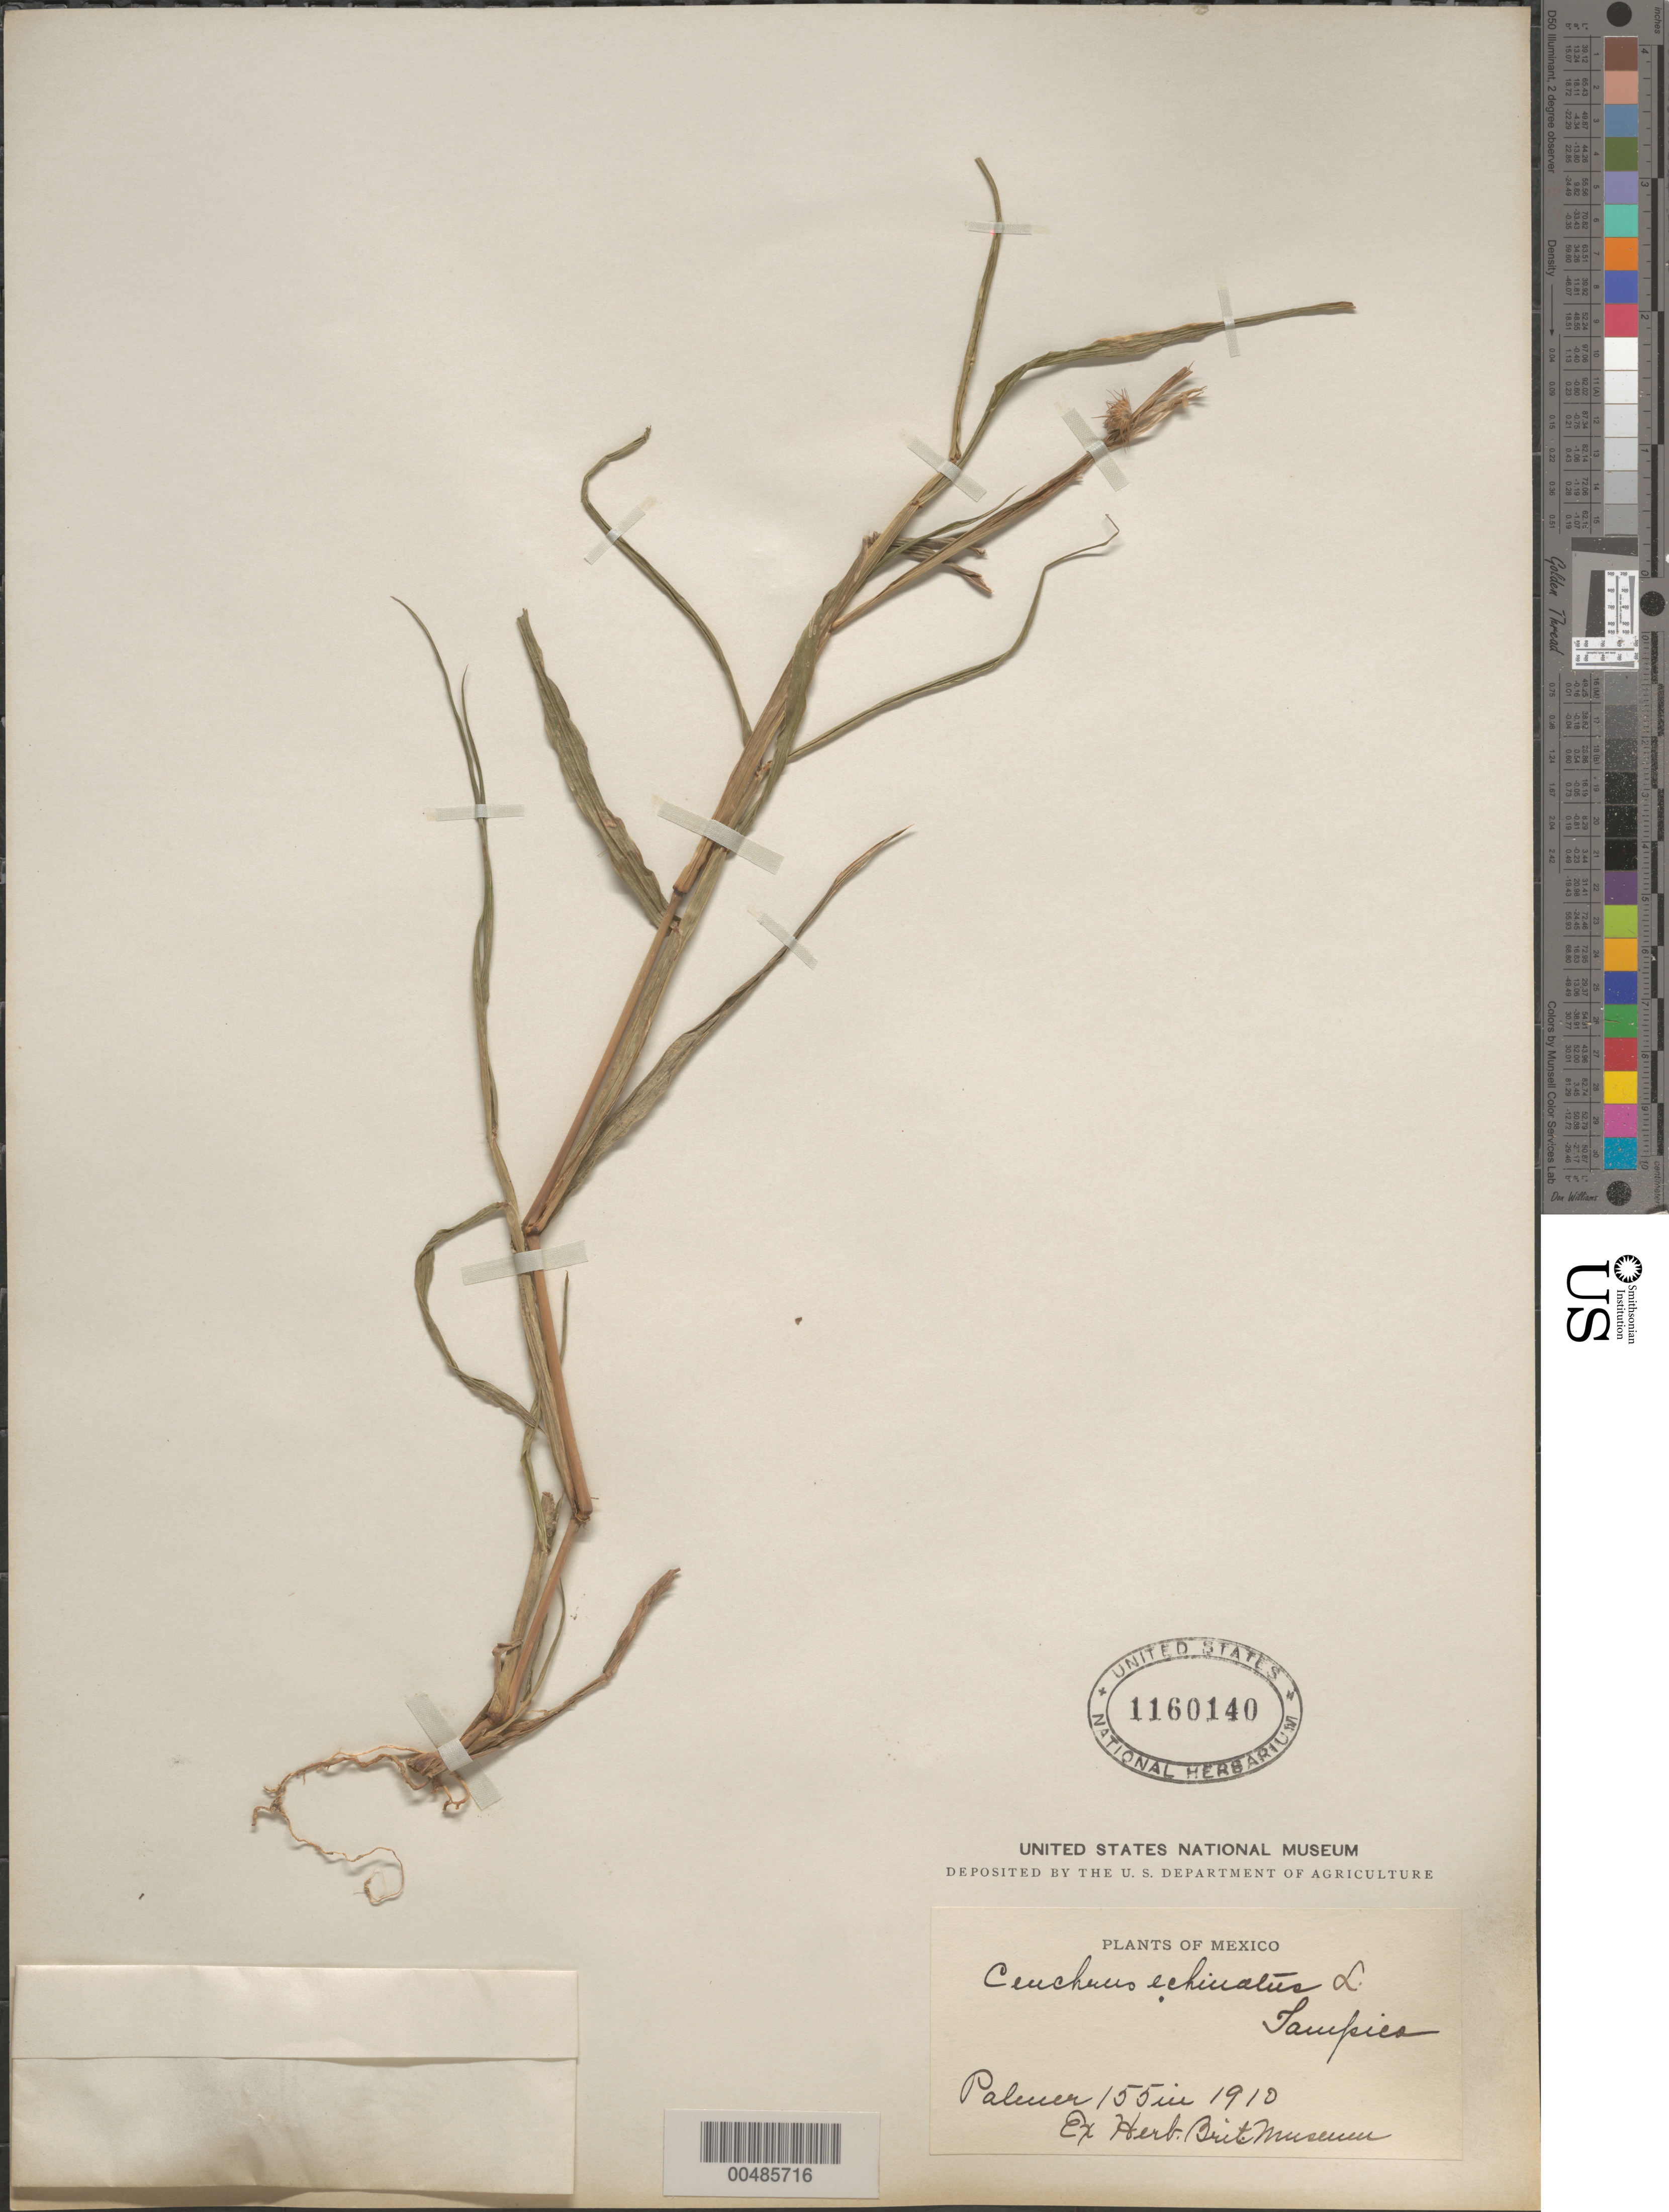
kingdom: Plantae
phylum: Tracheophyta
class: Liliopsida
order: Poales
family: Poaceae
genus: Cenchrus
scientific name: Cenchrus echinatus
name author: L.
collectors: E. Palmer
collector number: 155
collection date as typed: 1910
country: Mexico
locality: Tampico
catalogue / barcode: US 1160140